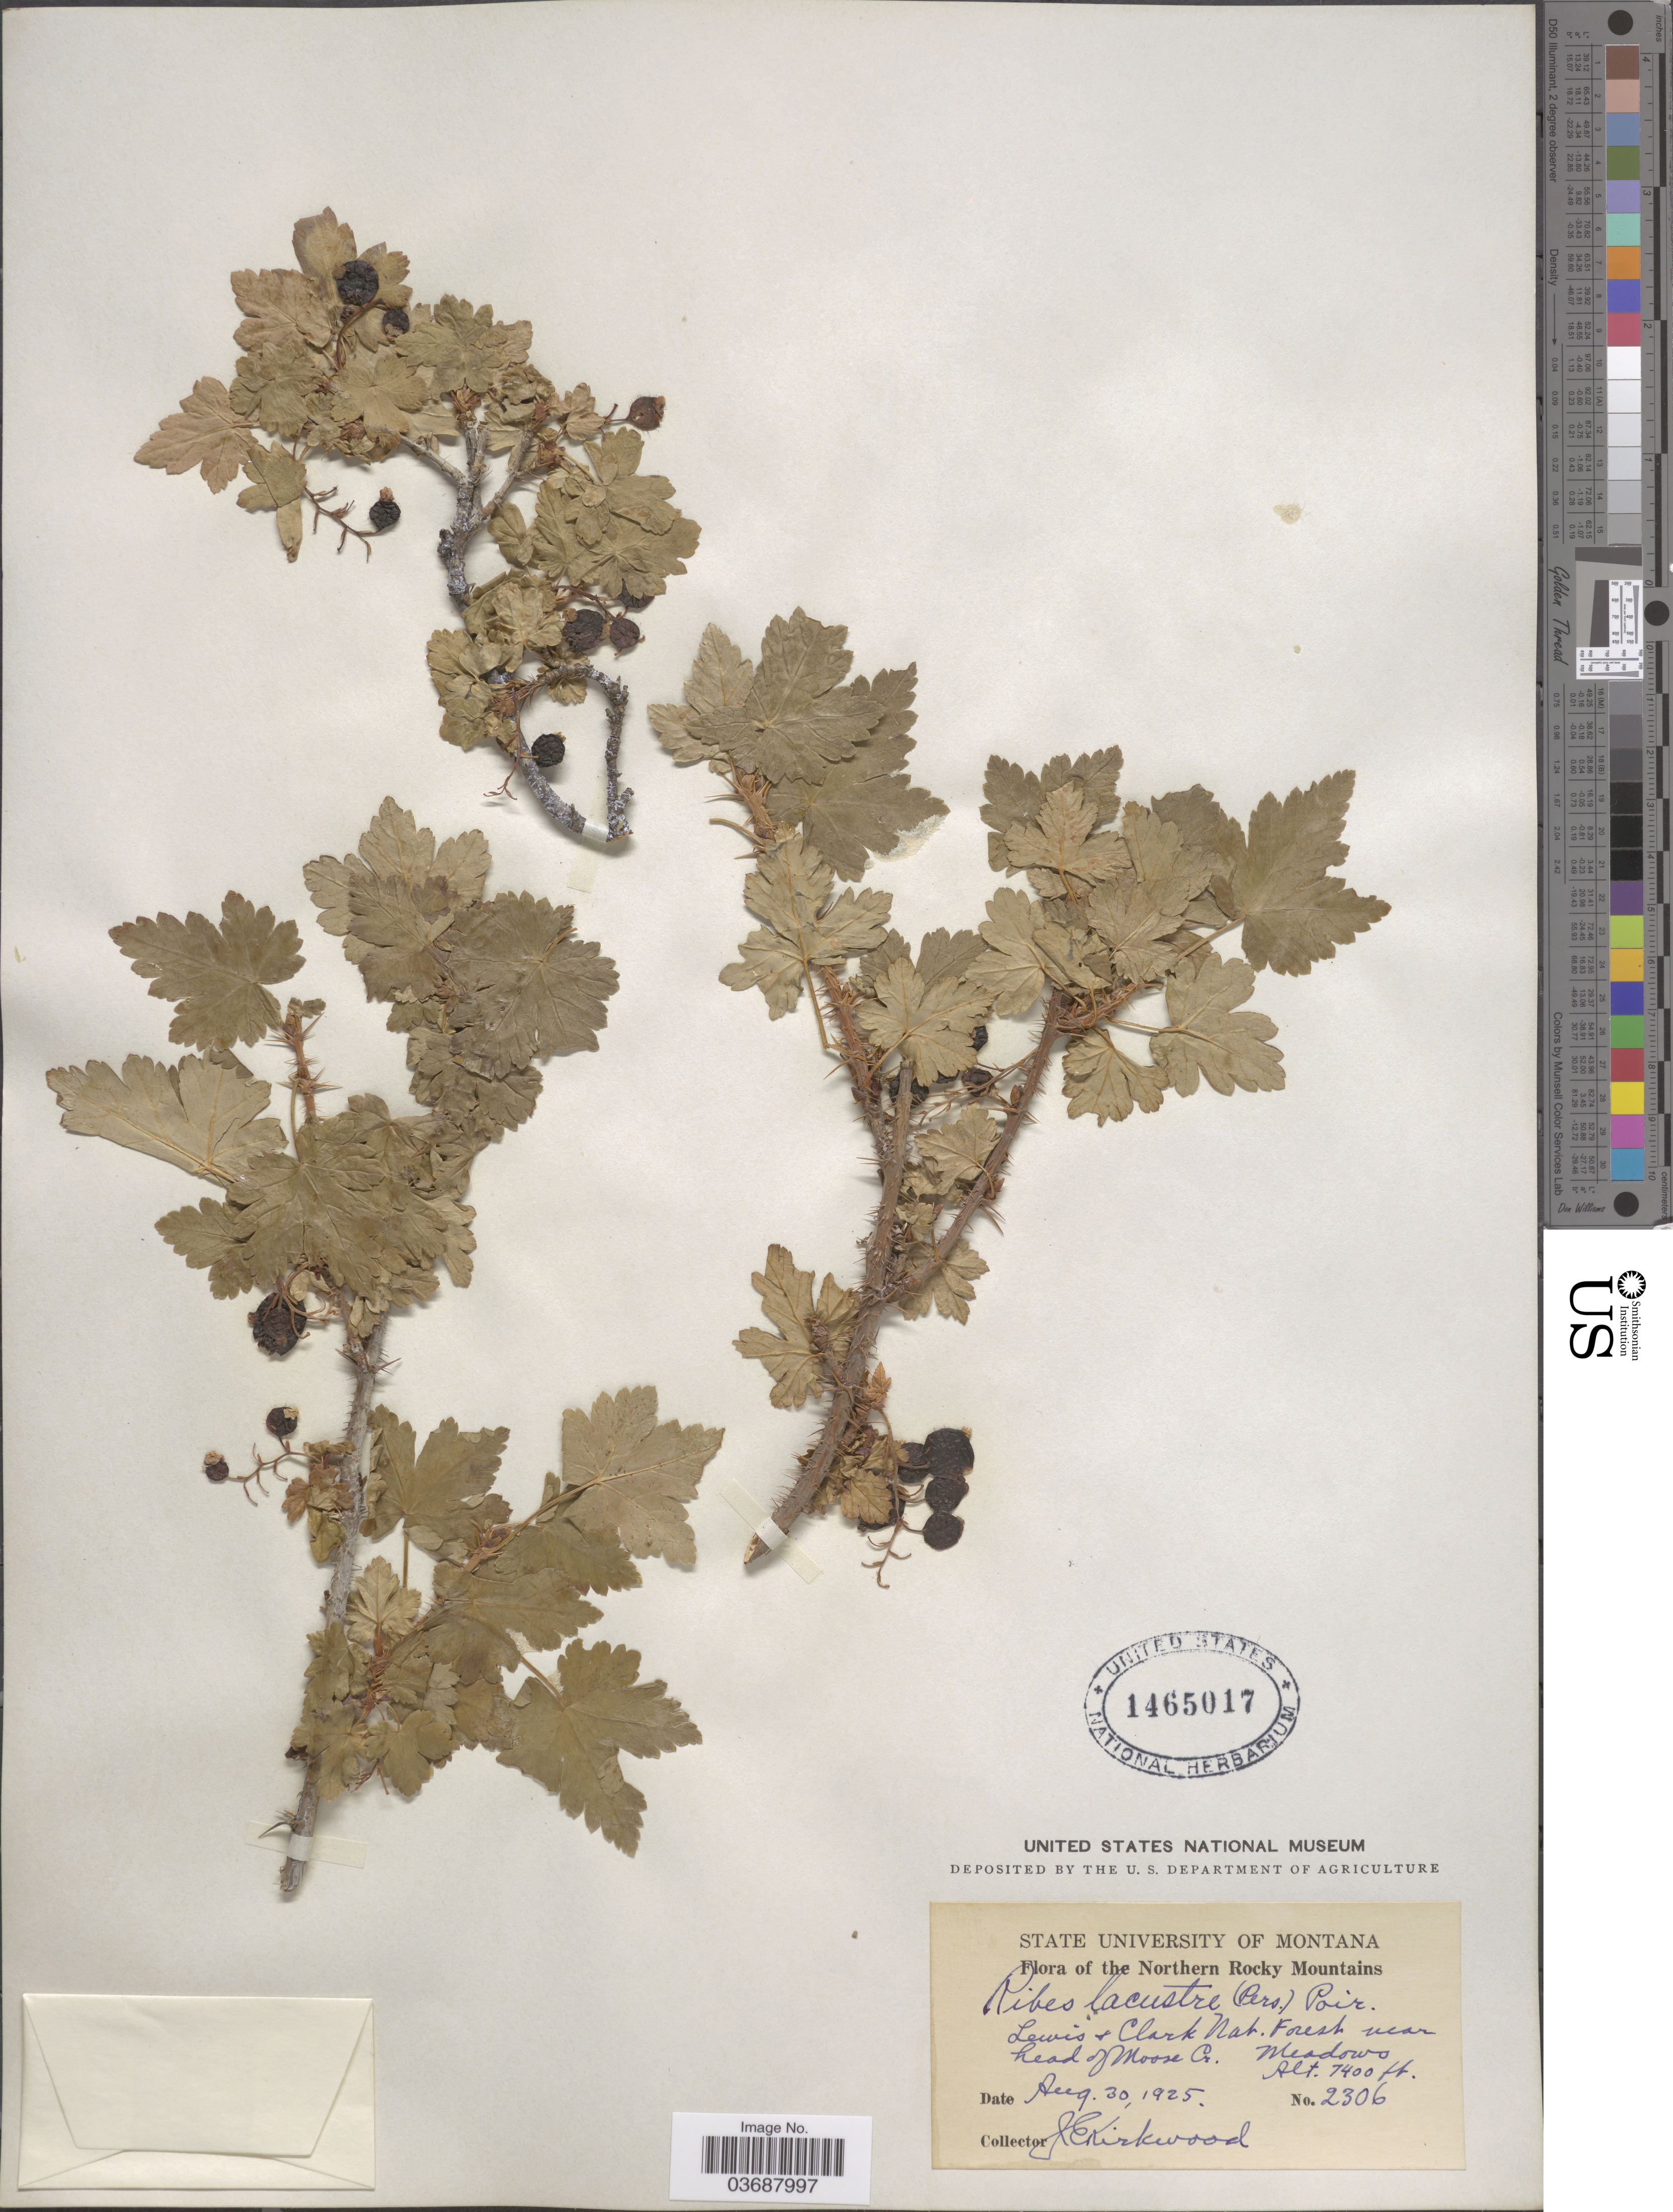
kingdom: Plantae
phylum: Tracheophyta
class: Magnoliopsida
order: Saxifragales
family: Grossulariaceae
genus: Ribes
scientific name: Ribes lacustre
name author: (Pers.) Poir.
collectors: J. Kirkwood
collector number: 2306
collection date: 1925-08-30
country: United States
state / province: Montana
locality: Northern Rocky Mountains. Lewis & Clark Nat. Forest near head of Moose Cr. Meadows.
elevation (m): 2256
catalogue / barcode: US 1465017